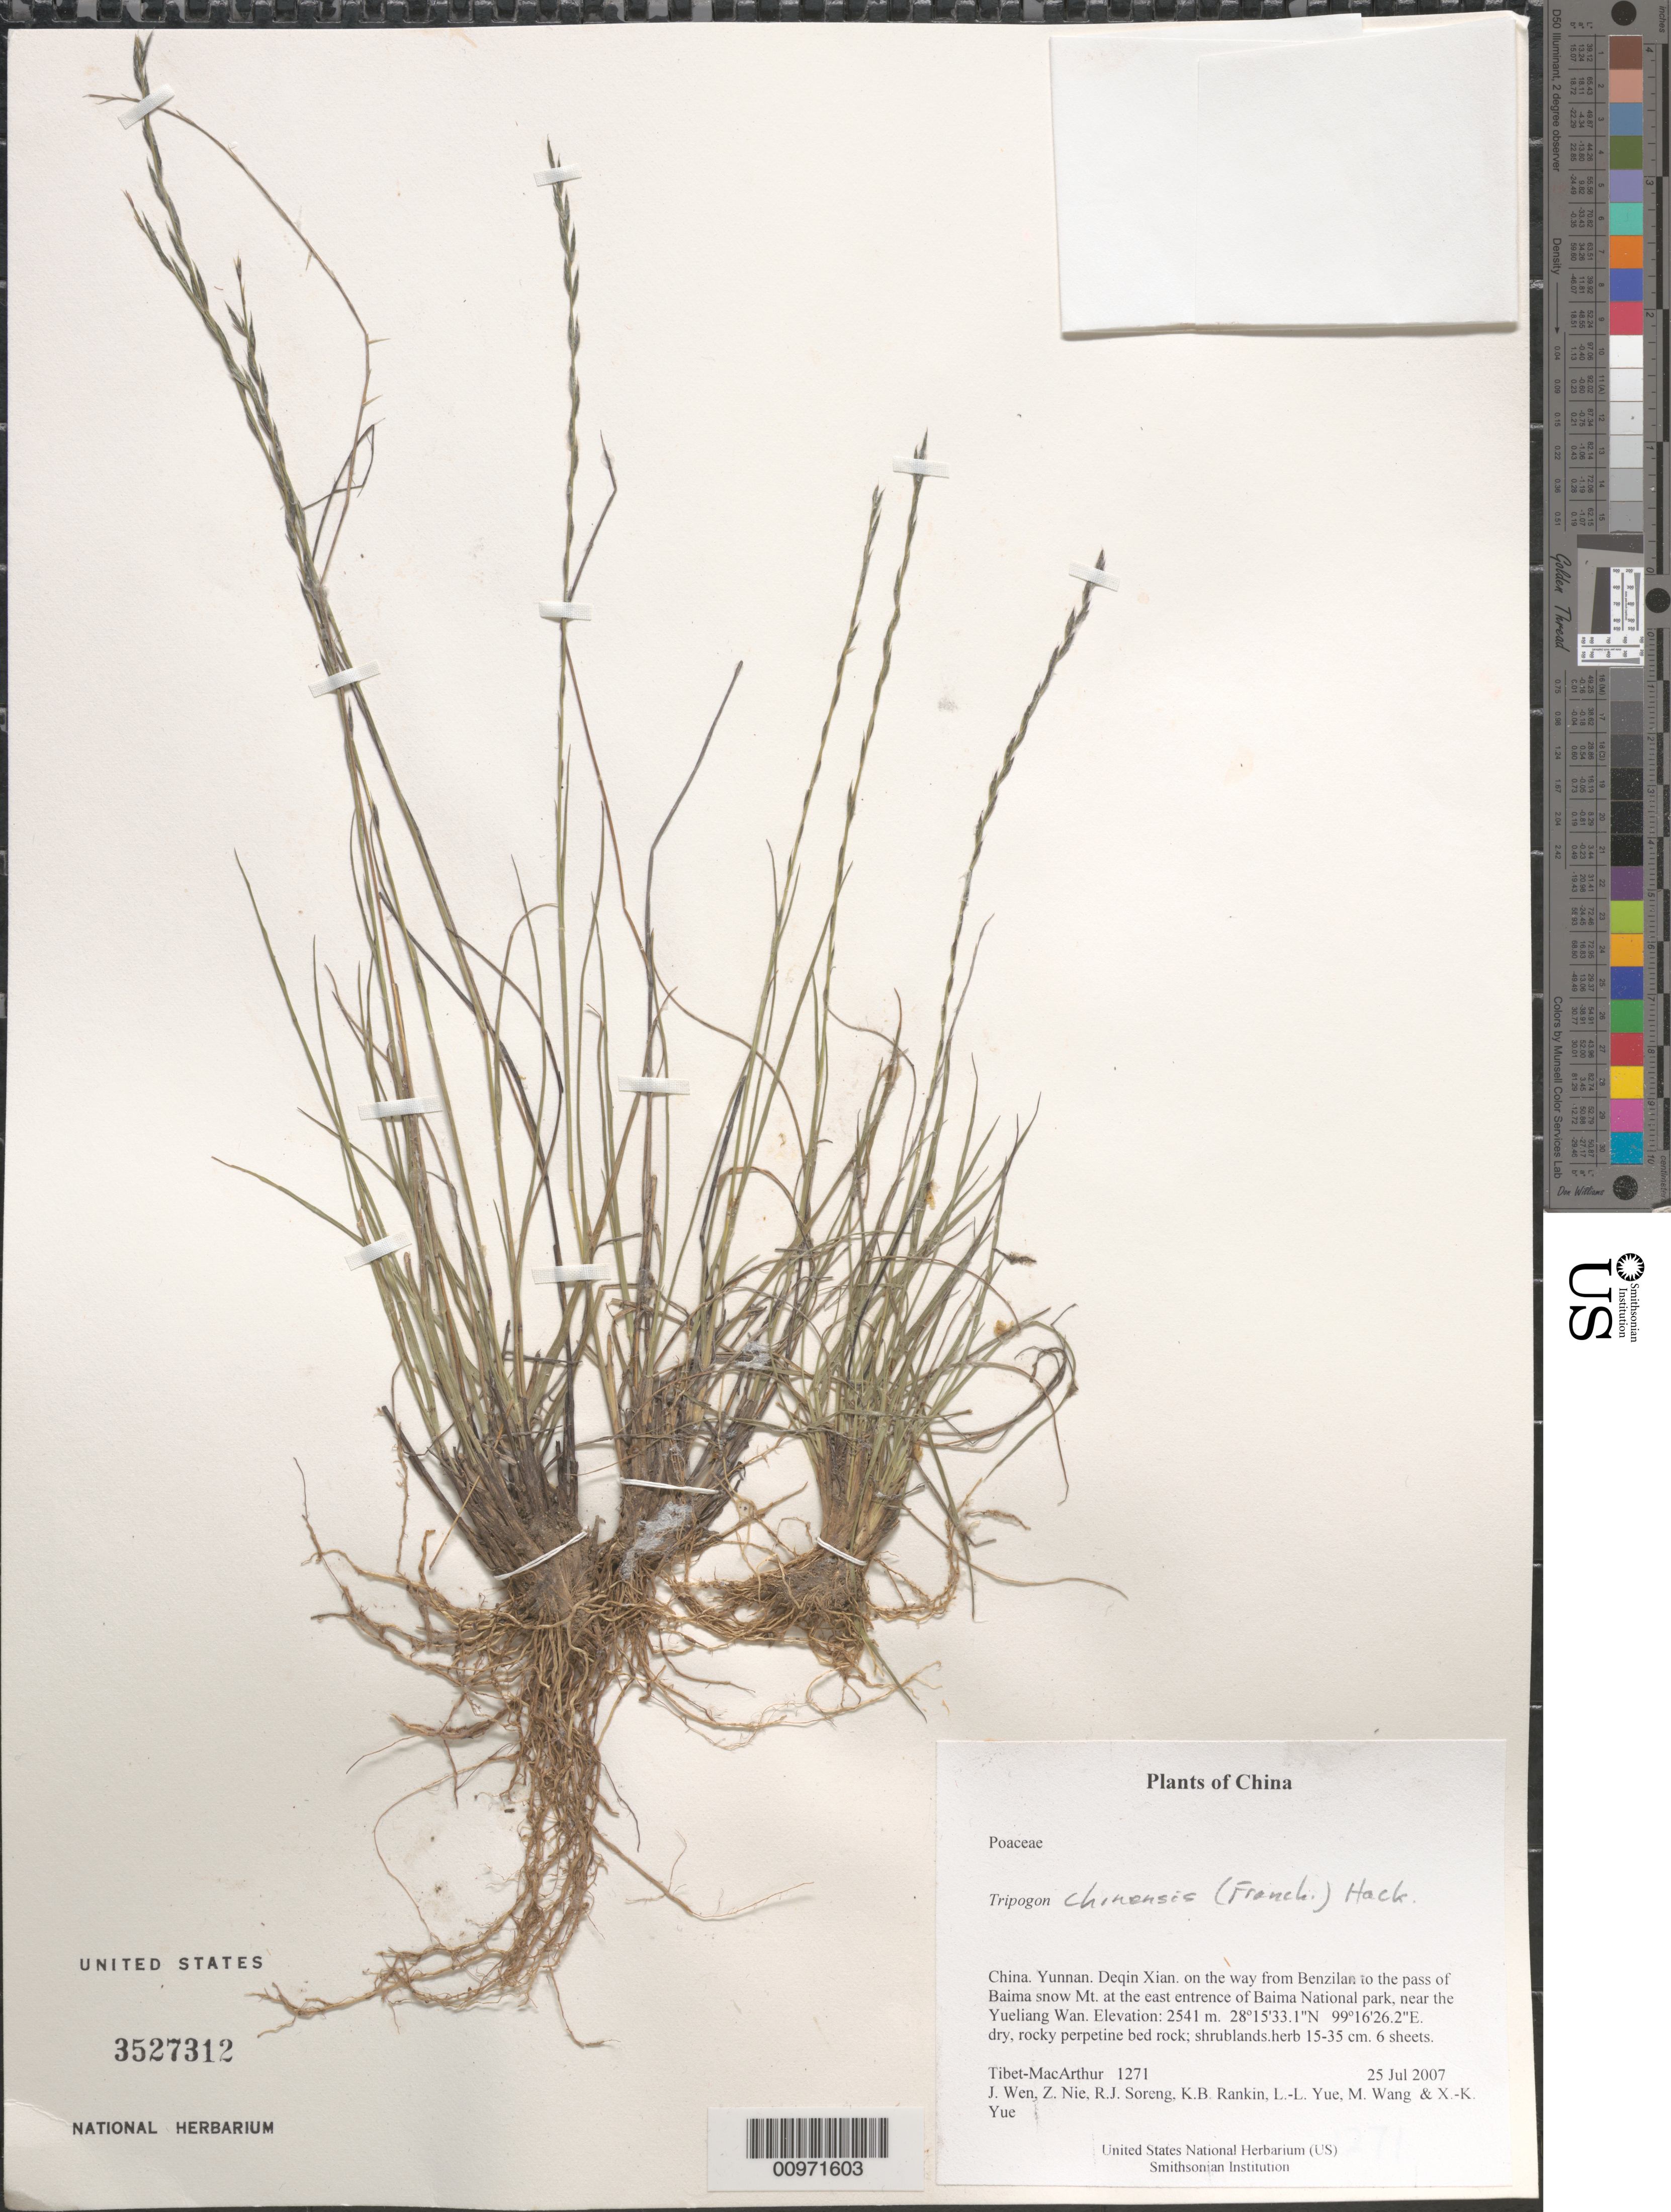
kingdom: Plantae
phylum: Tracheophyta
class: Liliopsida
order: Poales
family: Poaceae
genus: Tripogon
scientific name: Tripogon chinensis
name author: (Franch.) Hack.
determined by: Soreng, Robert J., Research Associate (BOT), Smithsonian Institution - National Museum of Natural History (UNITED STATES)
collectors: Tibet-MacArthur, J. Wen, Z. Nie, R. J. Soreng, K. Rankin, L. Yue, M. Wang & X. Yue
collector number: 1271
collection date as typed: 25 Jul 2007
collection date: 2007-07-25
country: China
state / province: Yunnan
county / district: Deqin Xian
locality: on the way from Benzilan to the pass of Baima snow Mt. at the east entrence of Baima National park, near the Yueliang Wan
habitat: dry, rocky perpetine bed rock; shrublands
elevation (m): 2541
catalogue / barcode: US 3527312